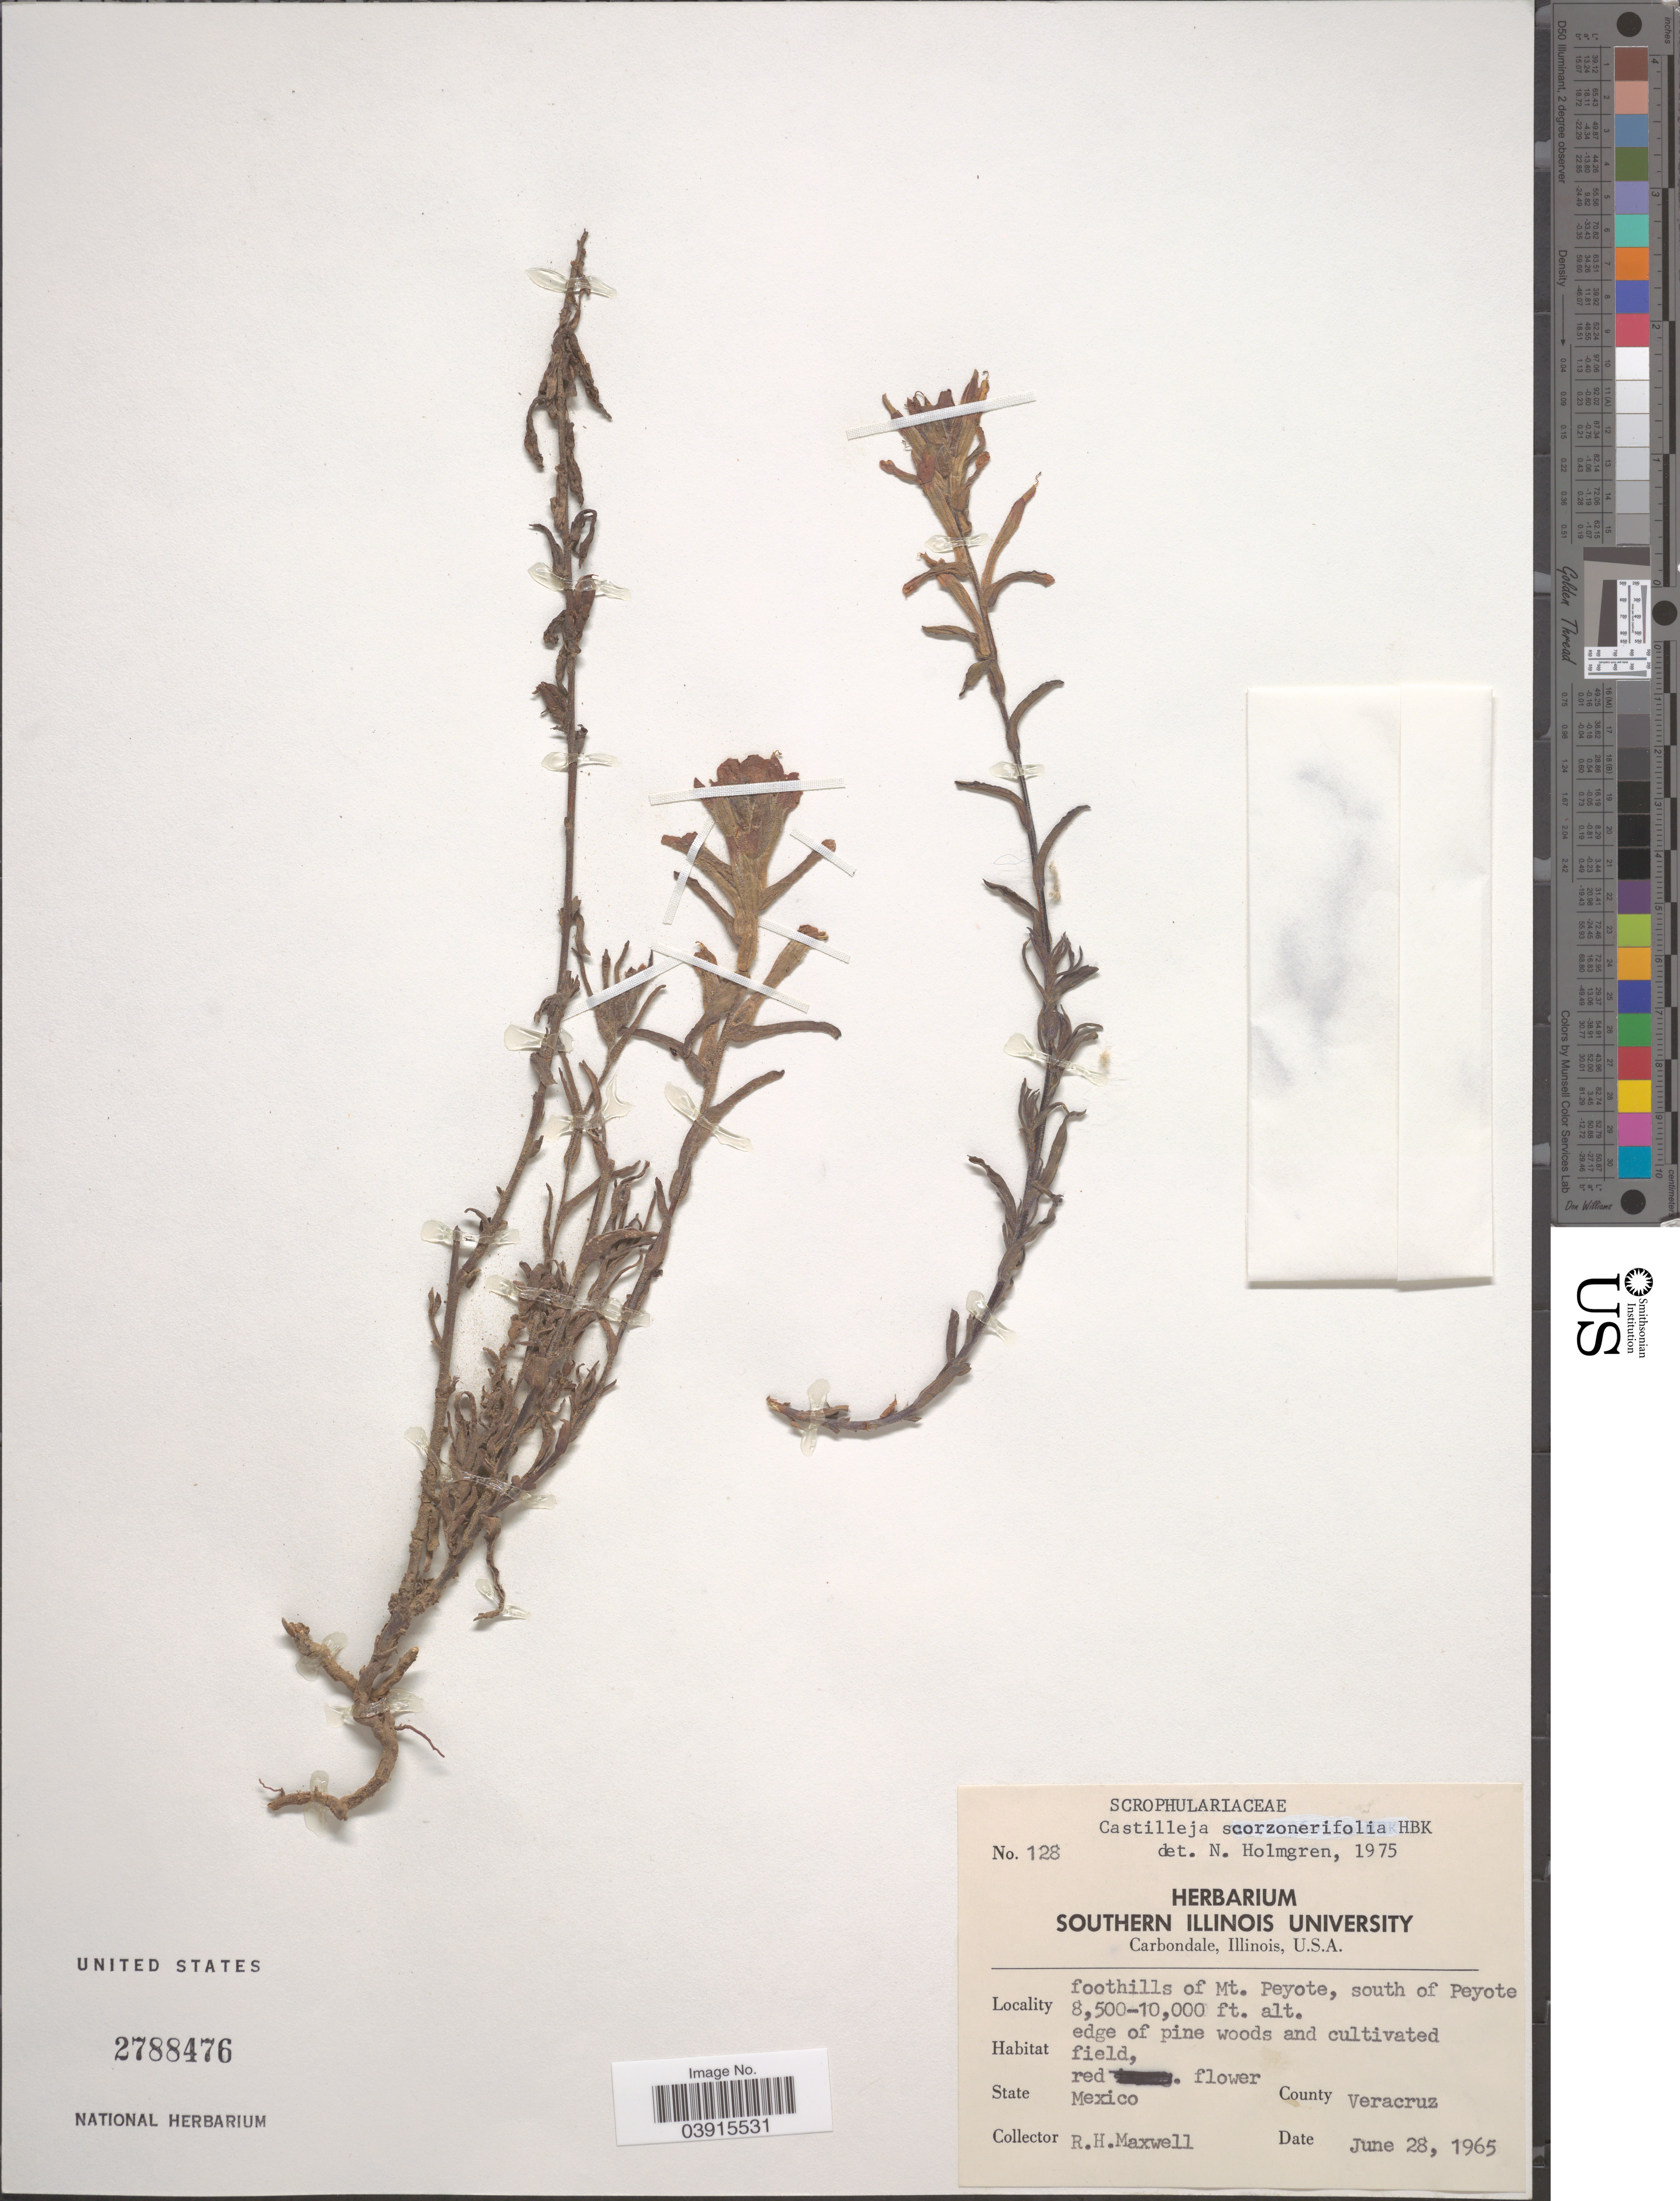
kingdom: Plantae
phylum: Tracheophyta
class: Magnoliopsida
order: Lamiales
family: Orobanchaceae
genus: Castilleja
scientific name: Castilleja scorzonerifolia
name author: Kunth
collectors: R. Maxwell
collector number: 128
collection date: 1965-06-28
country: Mexico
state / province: Veracruz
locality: Foothills of Mt. Peyote, south of Peyote. Country Veracruz.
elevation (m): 2591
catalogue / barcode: US 2788476